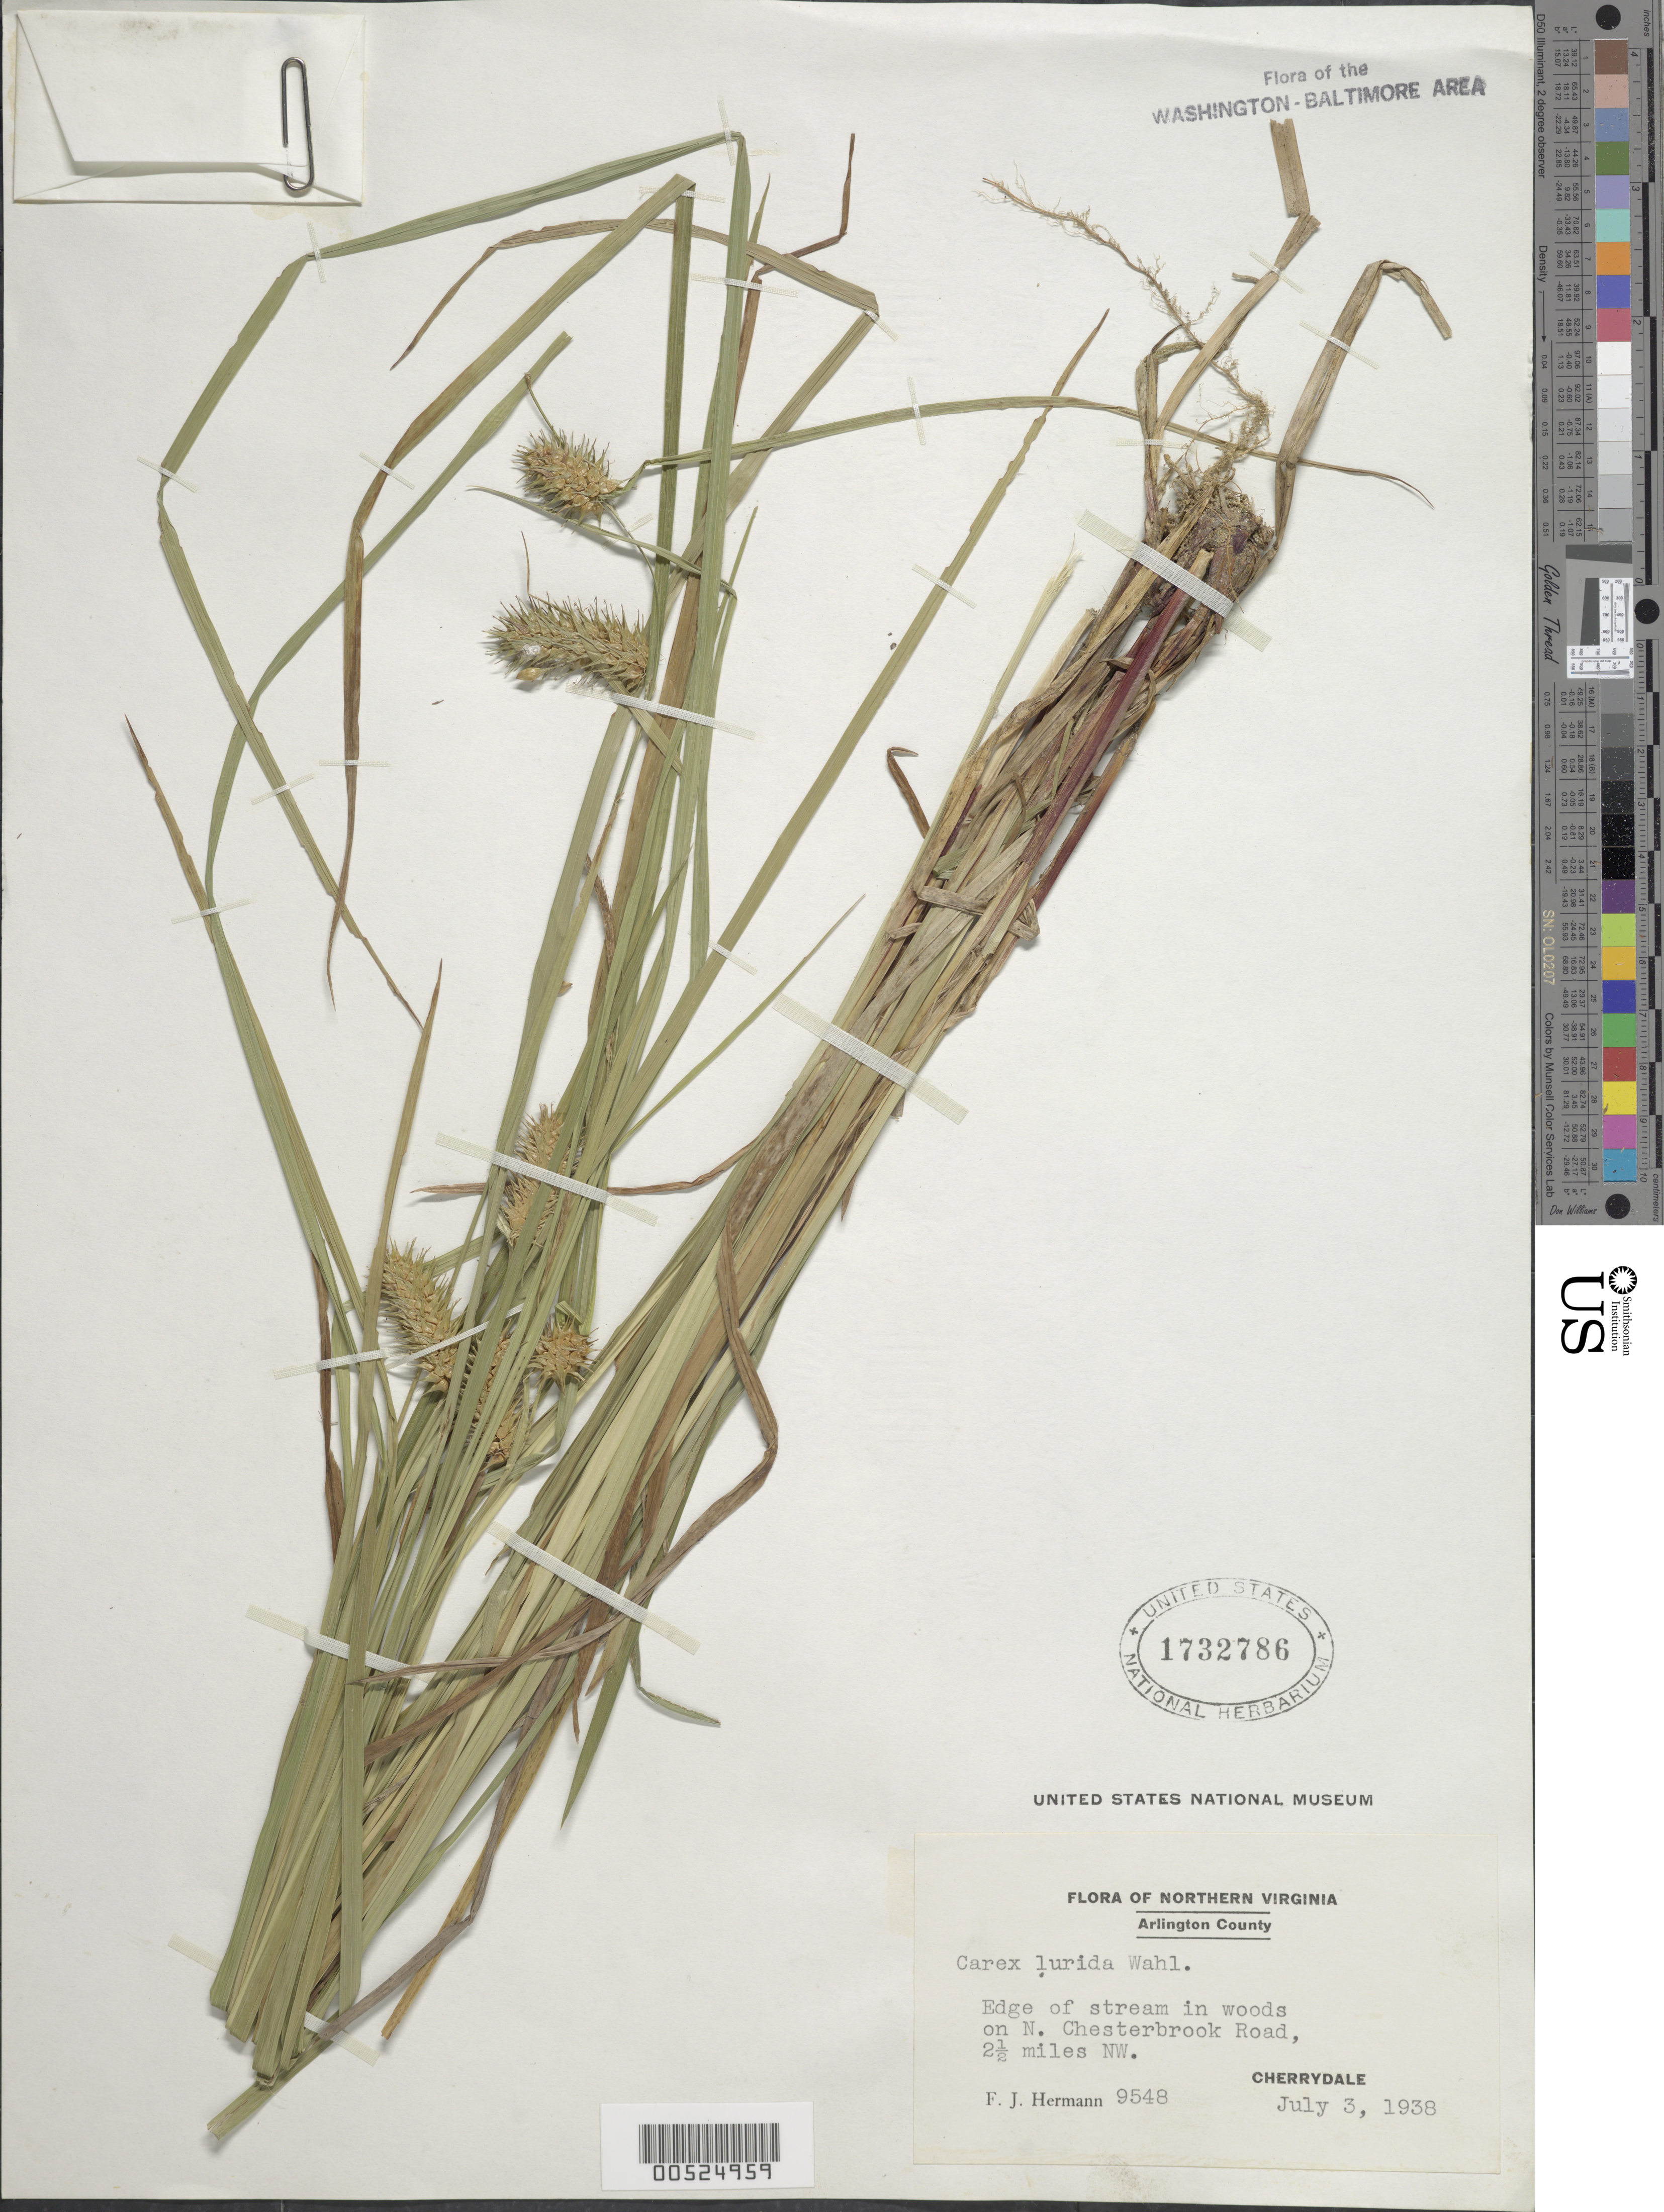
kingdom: Plantae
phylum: Tracheophyta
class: Liliopsida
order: Poales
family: Cyperaceae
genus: Carex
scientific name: Carex lurida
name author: Wahlenb.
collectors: F. J. Hermann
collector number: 9548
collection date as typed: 03 Jul 1938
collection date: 1938-07-03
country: United States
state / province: Virginia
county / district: Arlington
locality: Cherrydale, 2.5 mi. W of, on Chesterbrook Road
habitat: Edge of stream in woods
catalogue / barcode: US 1732786